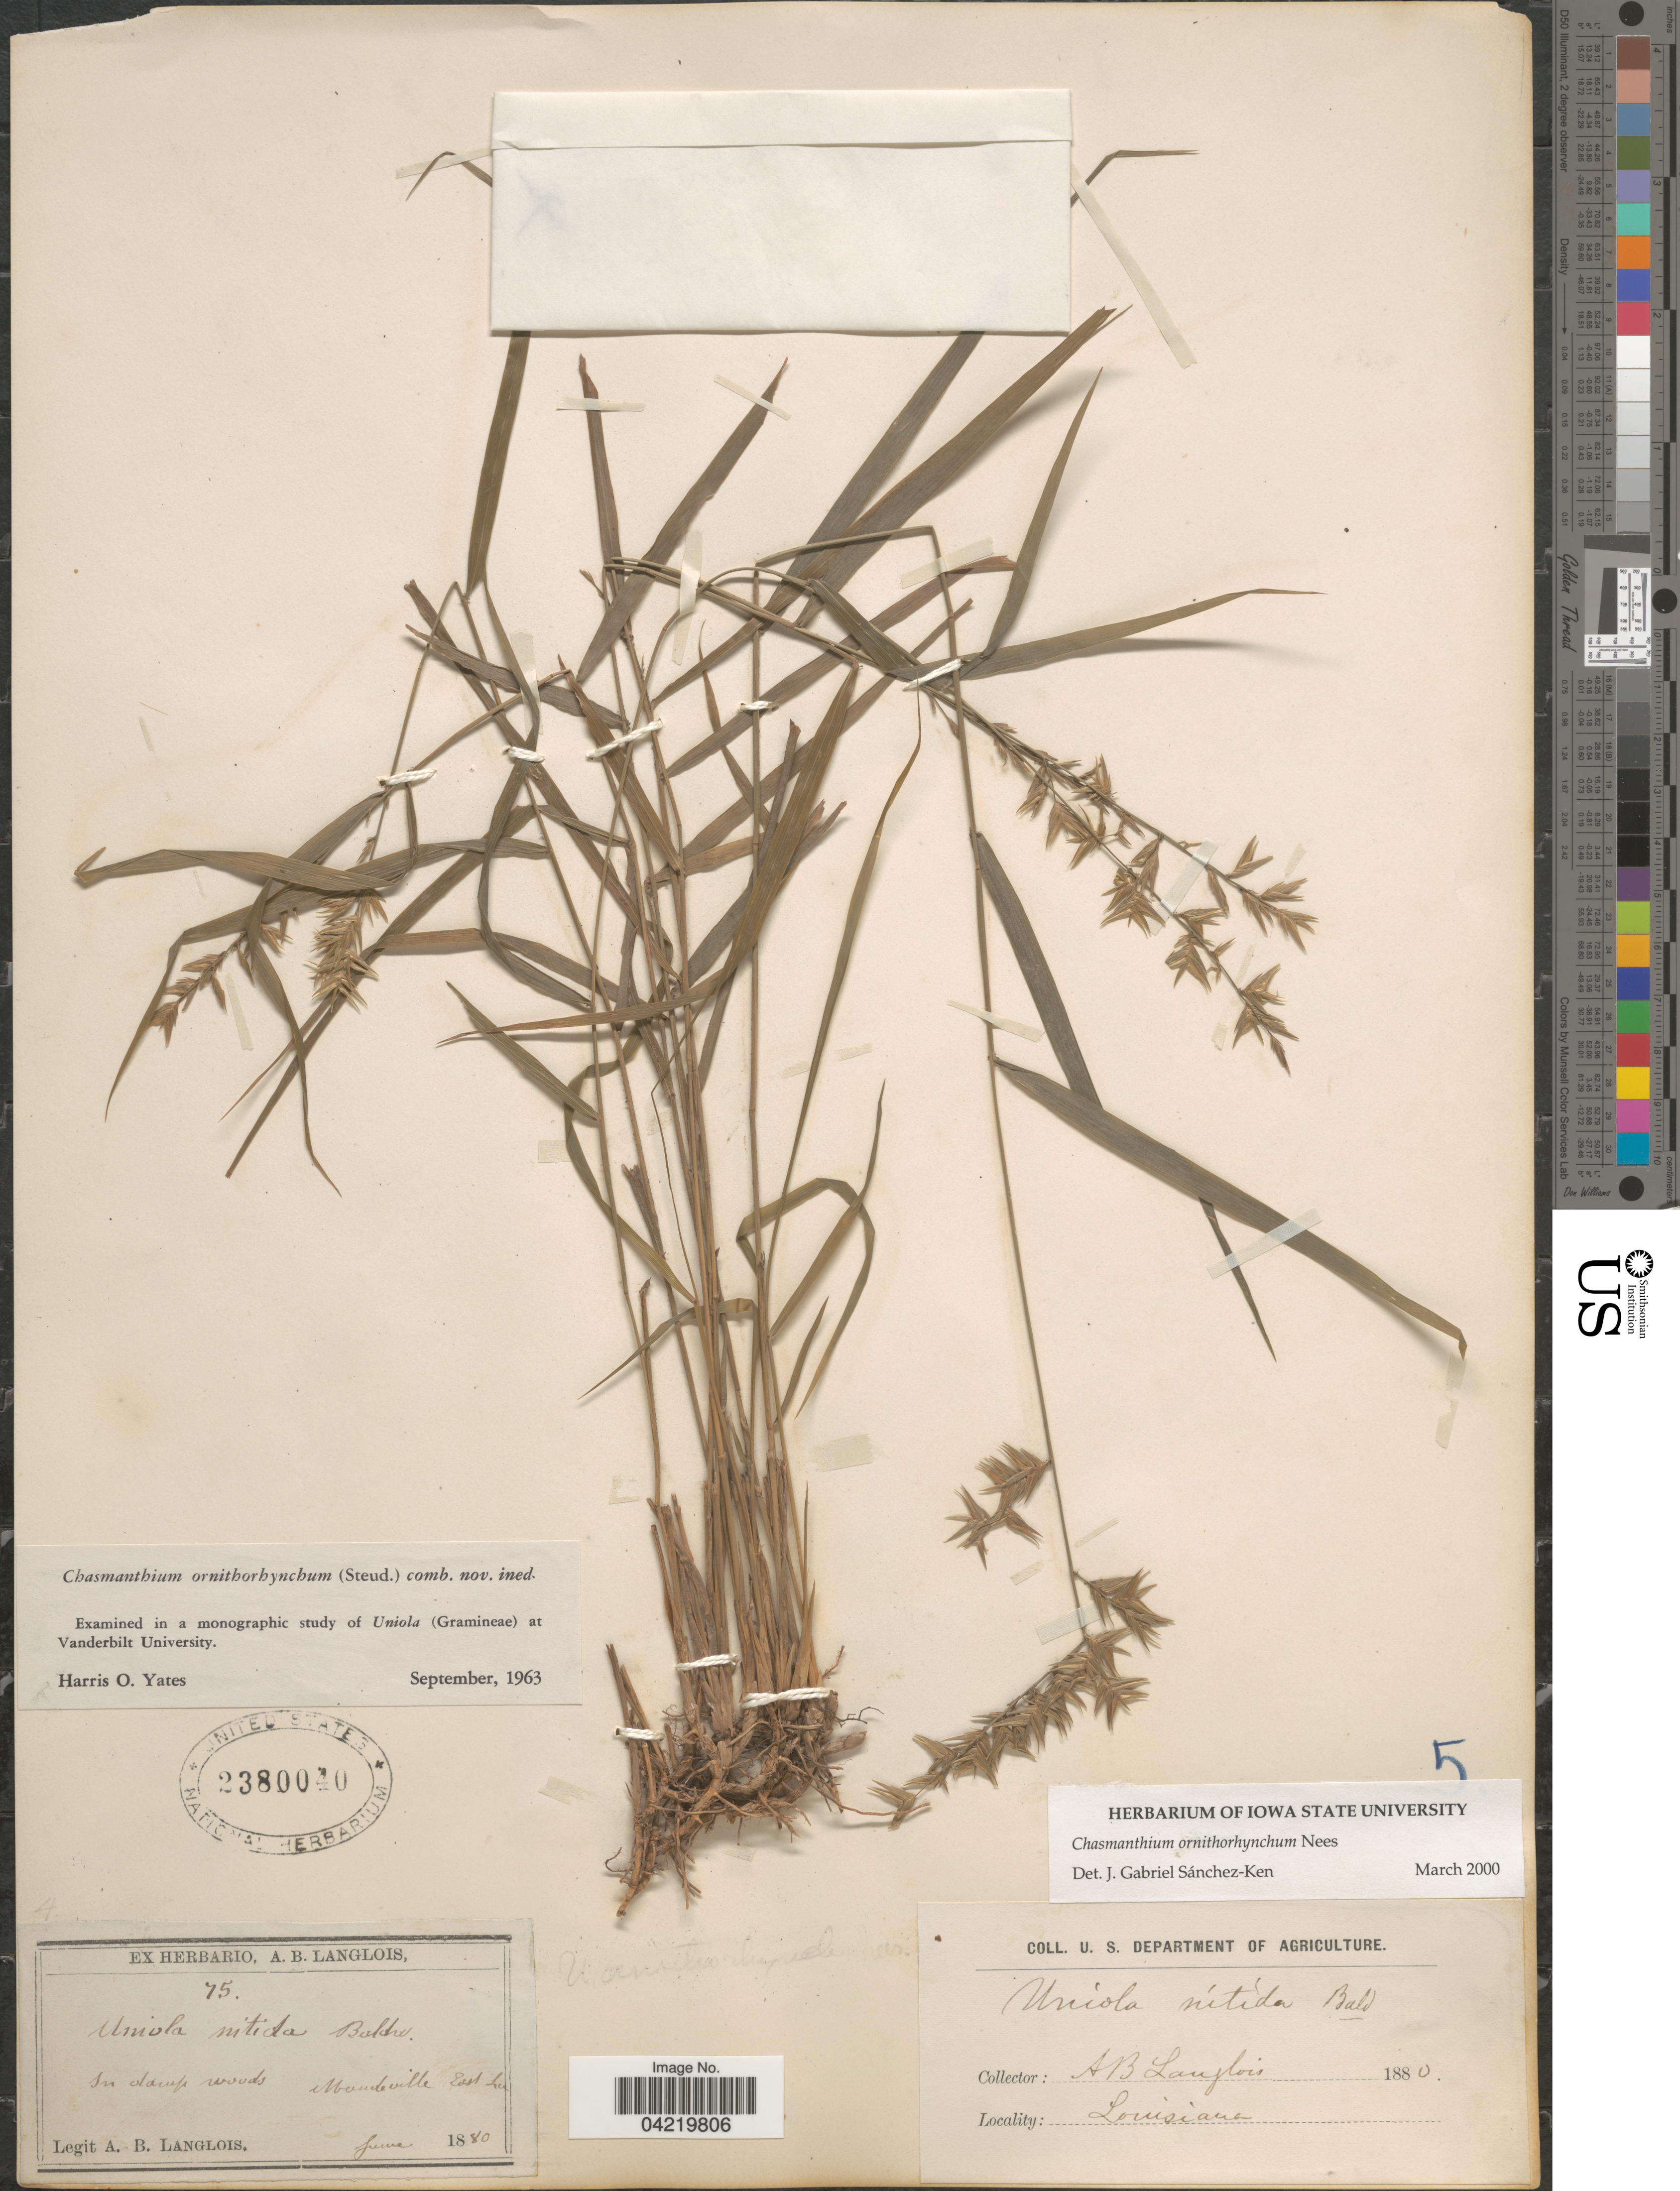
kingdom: Plantae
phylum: Tracheophyta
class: Liliopsida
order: Poales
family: Poaceae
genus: Chasmanthium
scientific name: Chasmanthium ornithorhynchum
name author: Nees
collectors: A. Langlois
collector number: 75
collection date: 1880-06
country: United States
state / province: Louisiana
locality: In damp woods. Mandeville East La.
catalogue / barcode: US 2380040